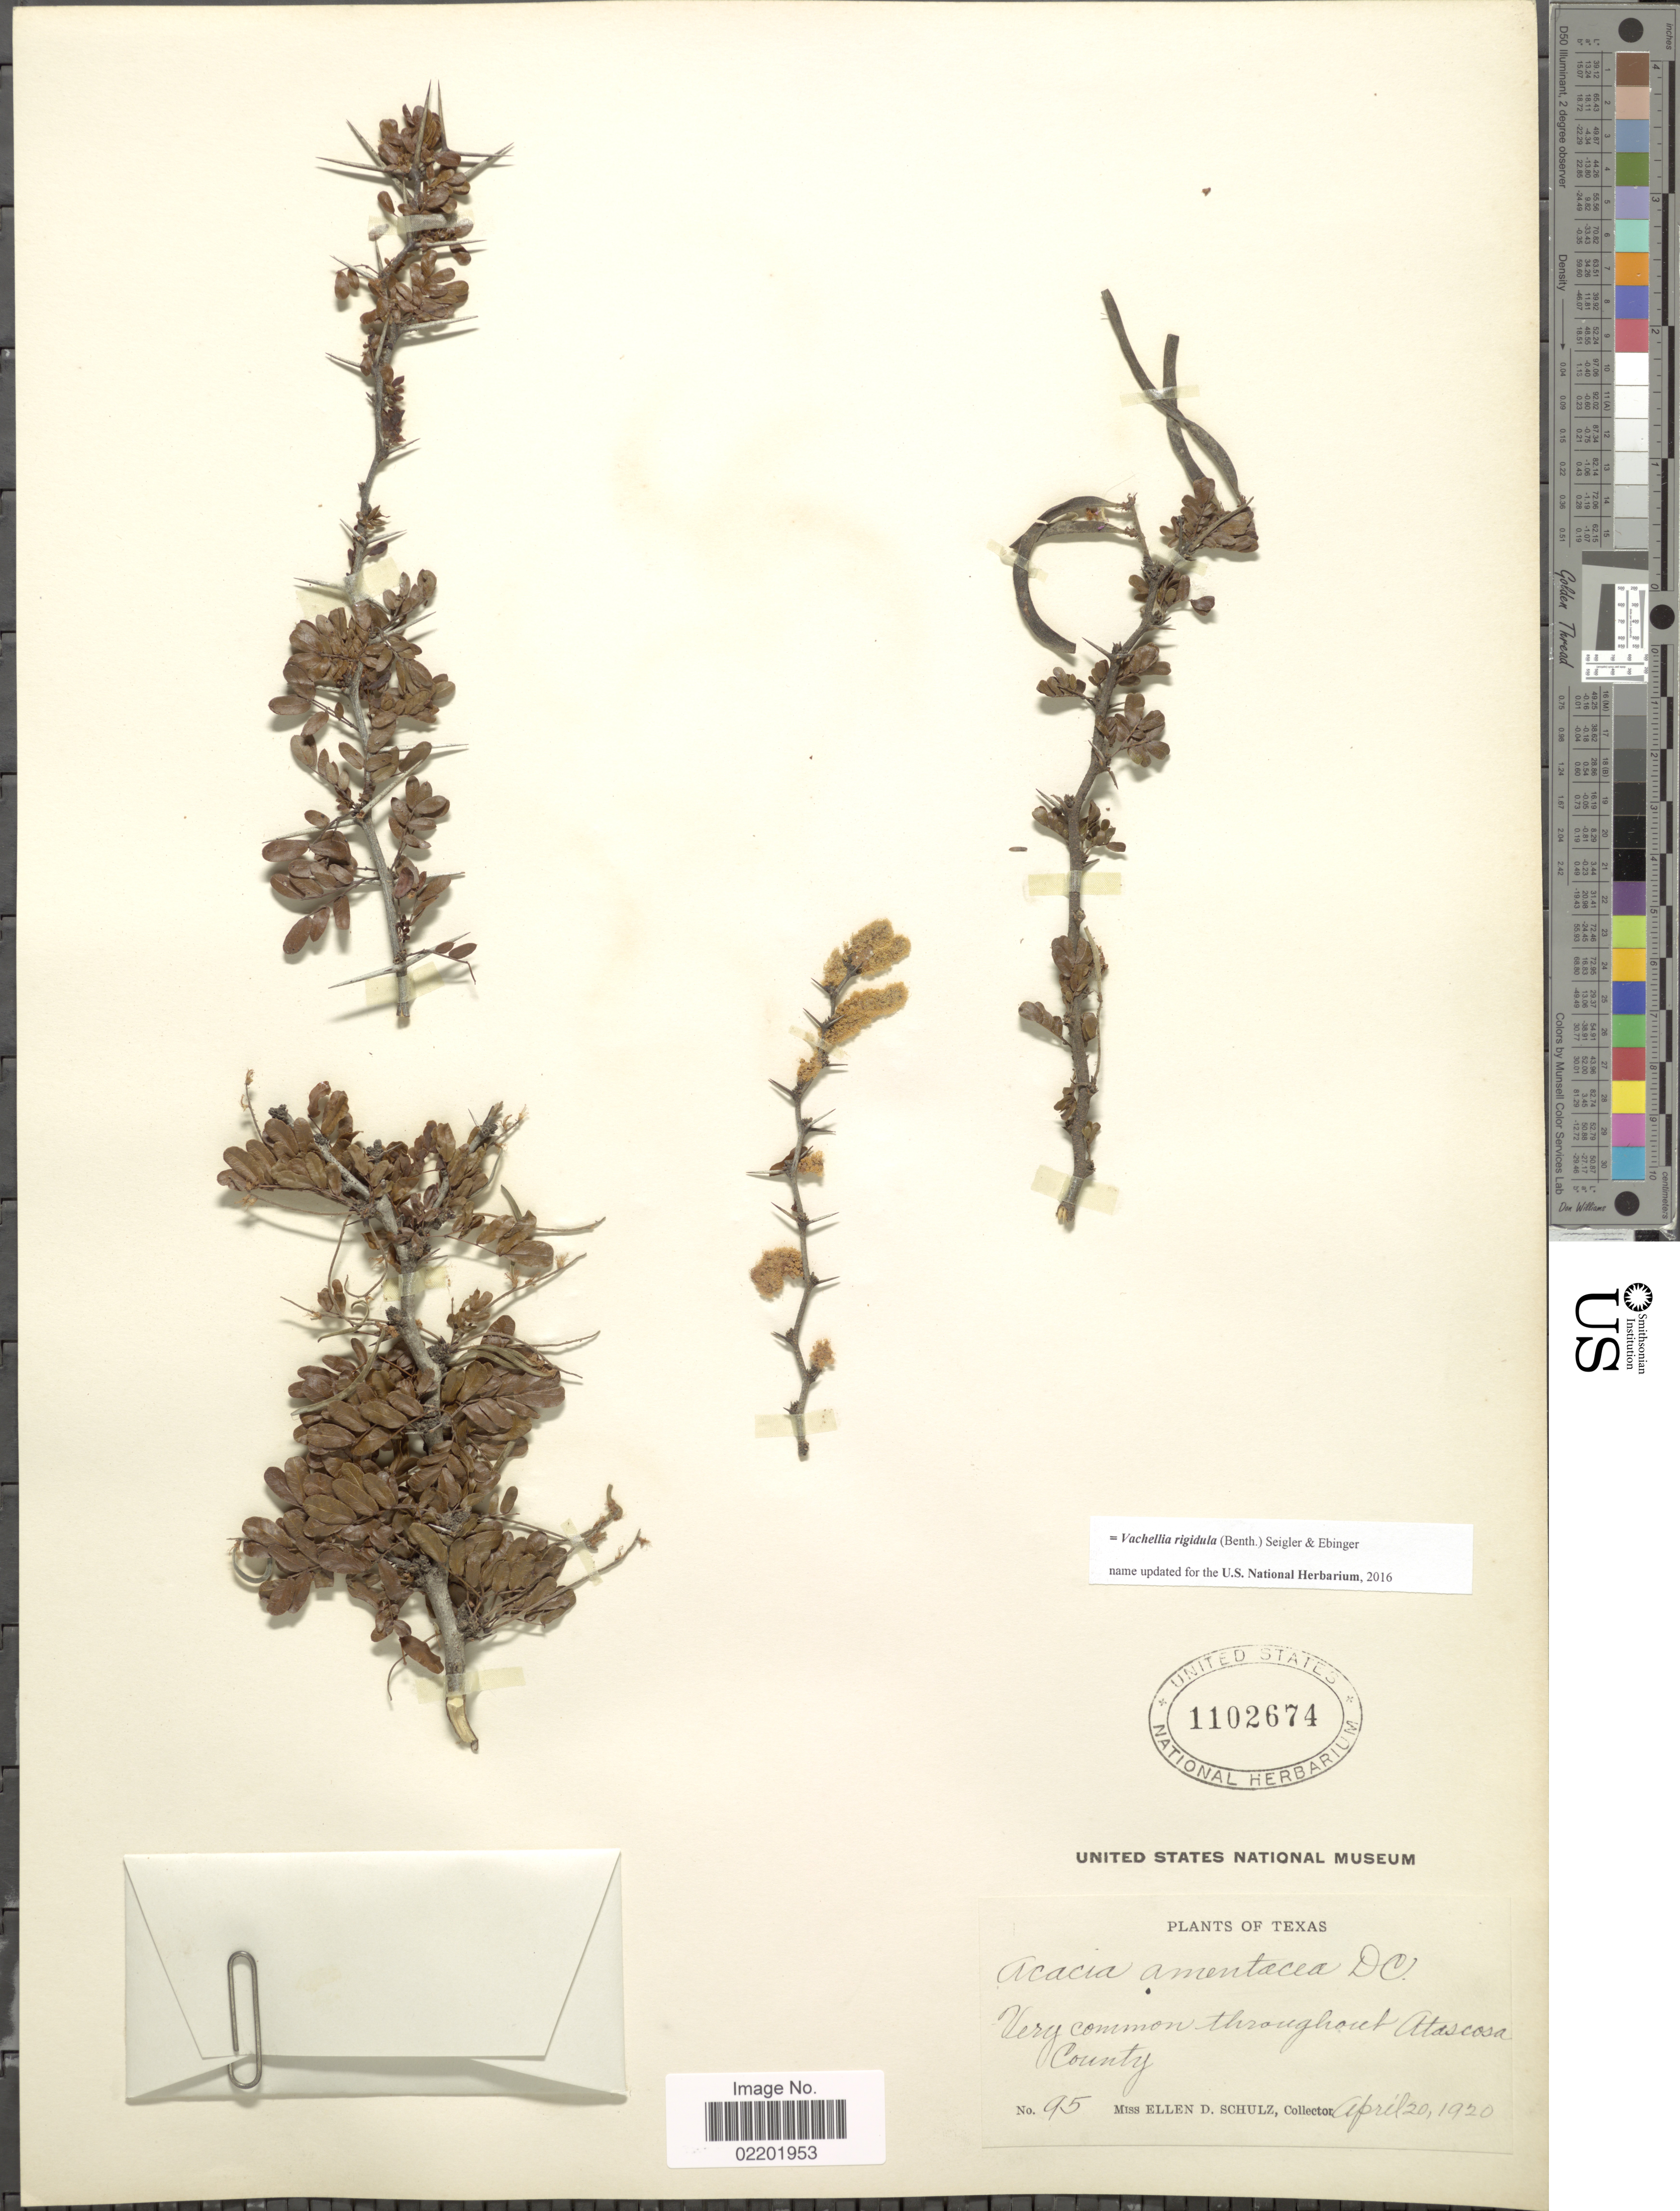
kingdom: Plantae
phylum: Tracheophyta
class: Magnoliopsida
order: Fabales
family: Fabaceae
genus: Vachellia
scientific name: Vachellia rigidula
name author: (Benth.) Seigler & Ebinger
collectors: E. D. Schulz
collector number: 95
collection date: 1920-04-20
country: United States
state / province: Texas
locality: Throughout Atascosa County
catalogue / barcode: US 1102674